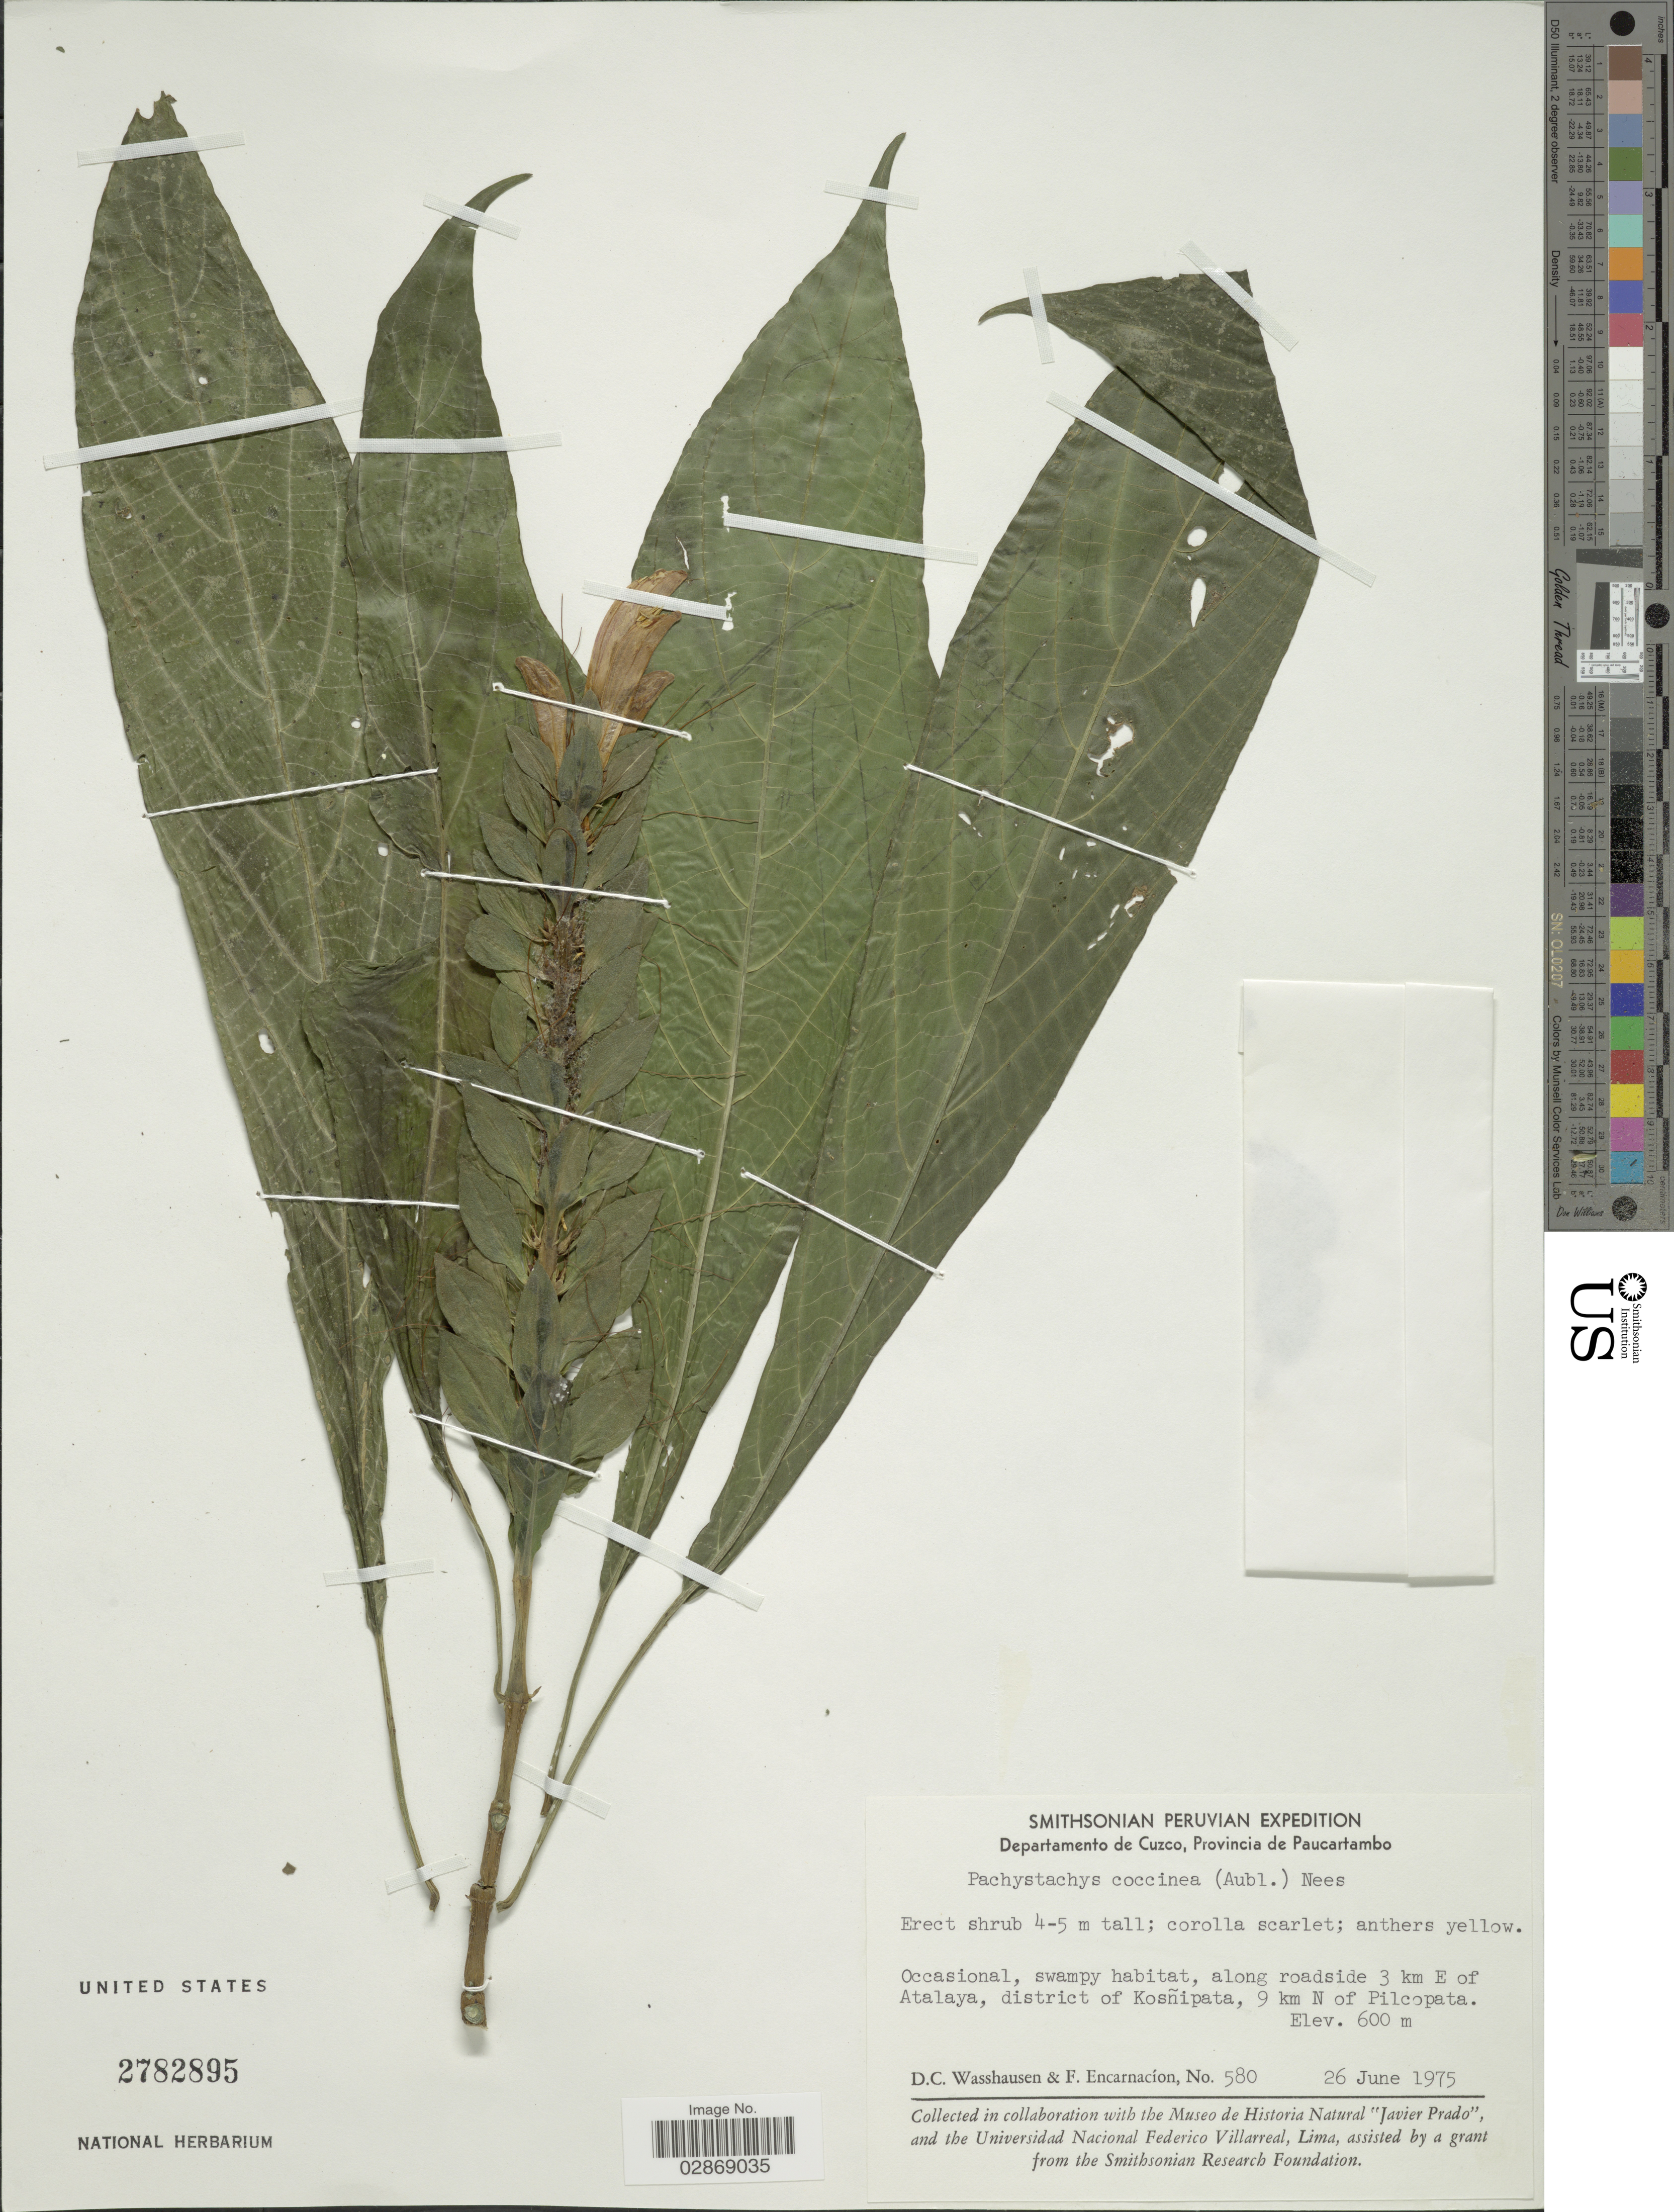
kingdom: Plantae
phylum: Tracheophyta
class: Magnoliopsida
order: Lamiales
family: Acanthaceae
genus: Pachystachys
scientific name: Pachystachys spicata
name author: (Ruiz & Pav.) Wassh.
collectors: D. C. Wasshausen & F. Encarnación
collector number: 580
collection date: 1975-06-26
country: Peru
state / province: Cusco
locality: Departamento de Cuzco, Provincia de Paucartambo. Along roadside 3 km E of Atalaya, district of Kosñipata, 9 km N of Pilcopata.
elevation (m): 600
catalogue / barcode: US 2782895